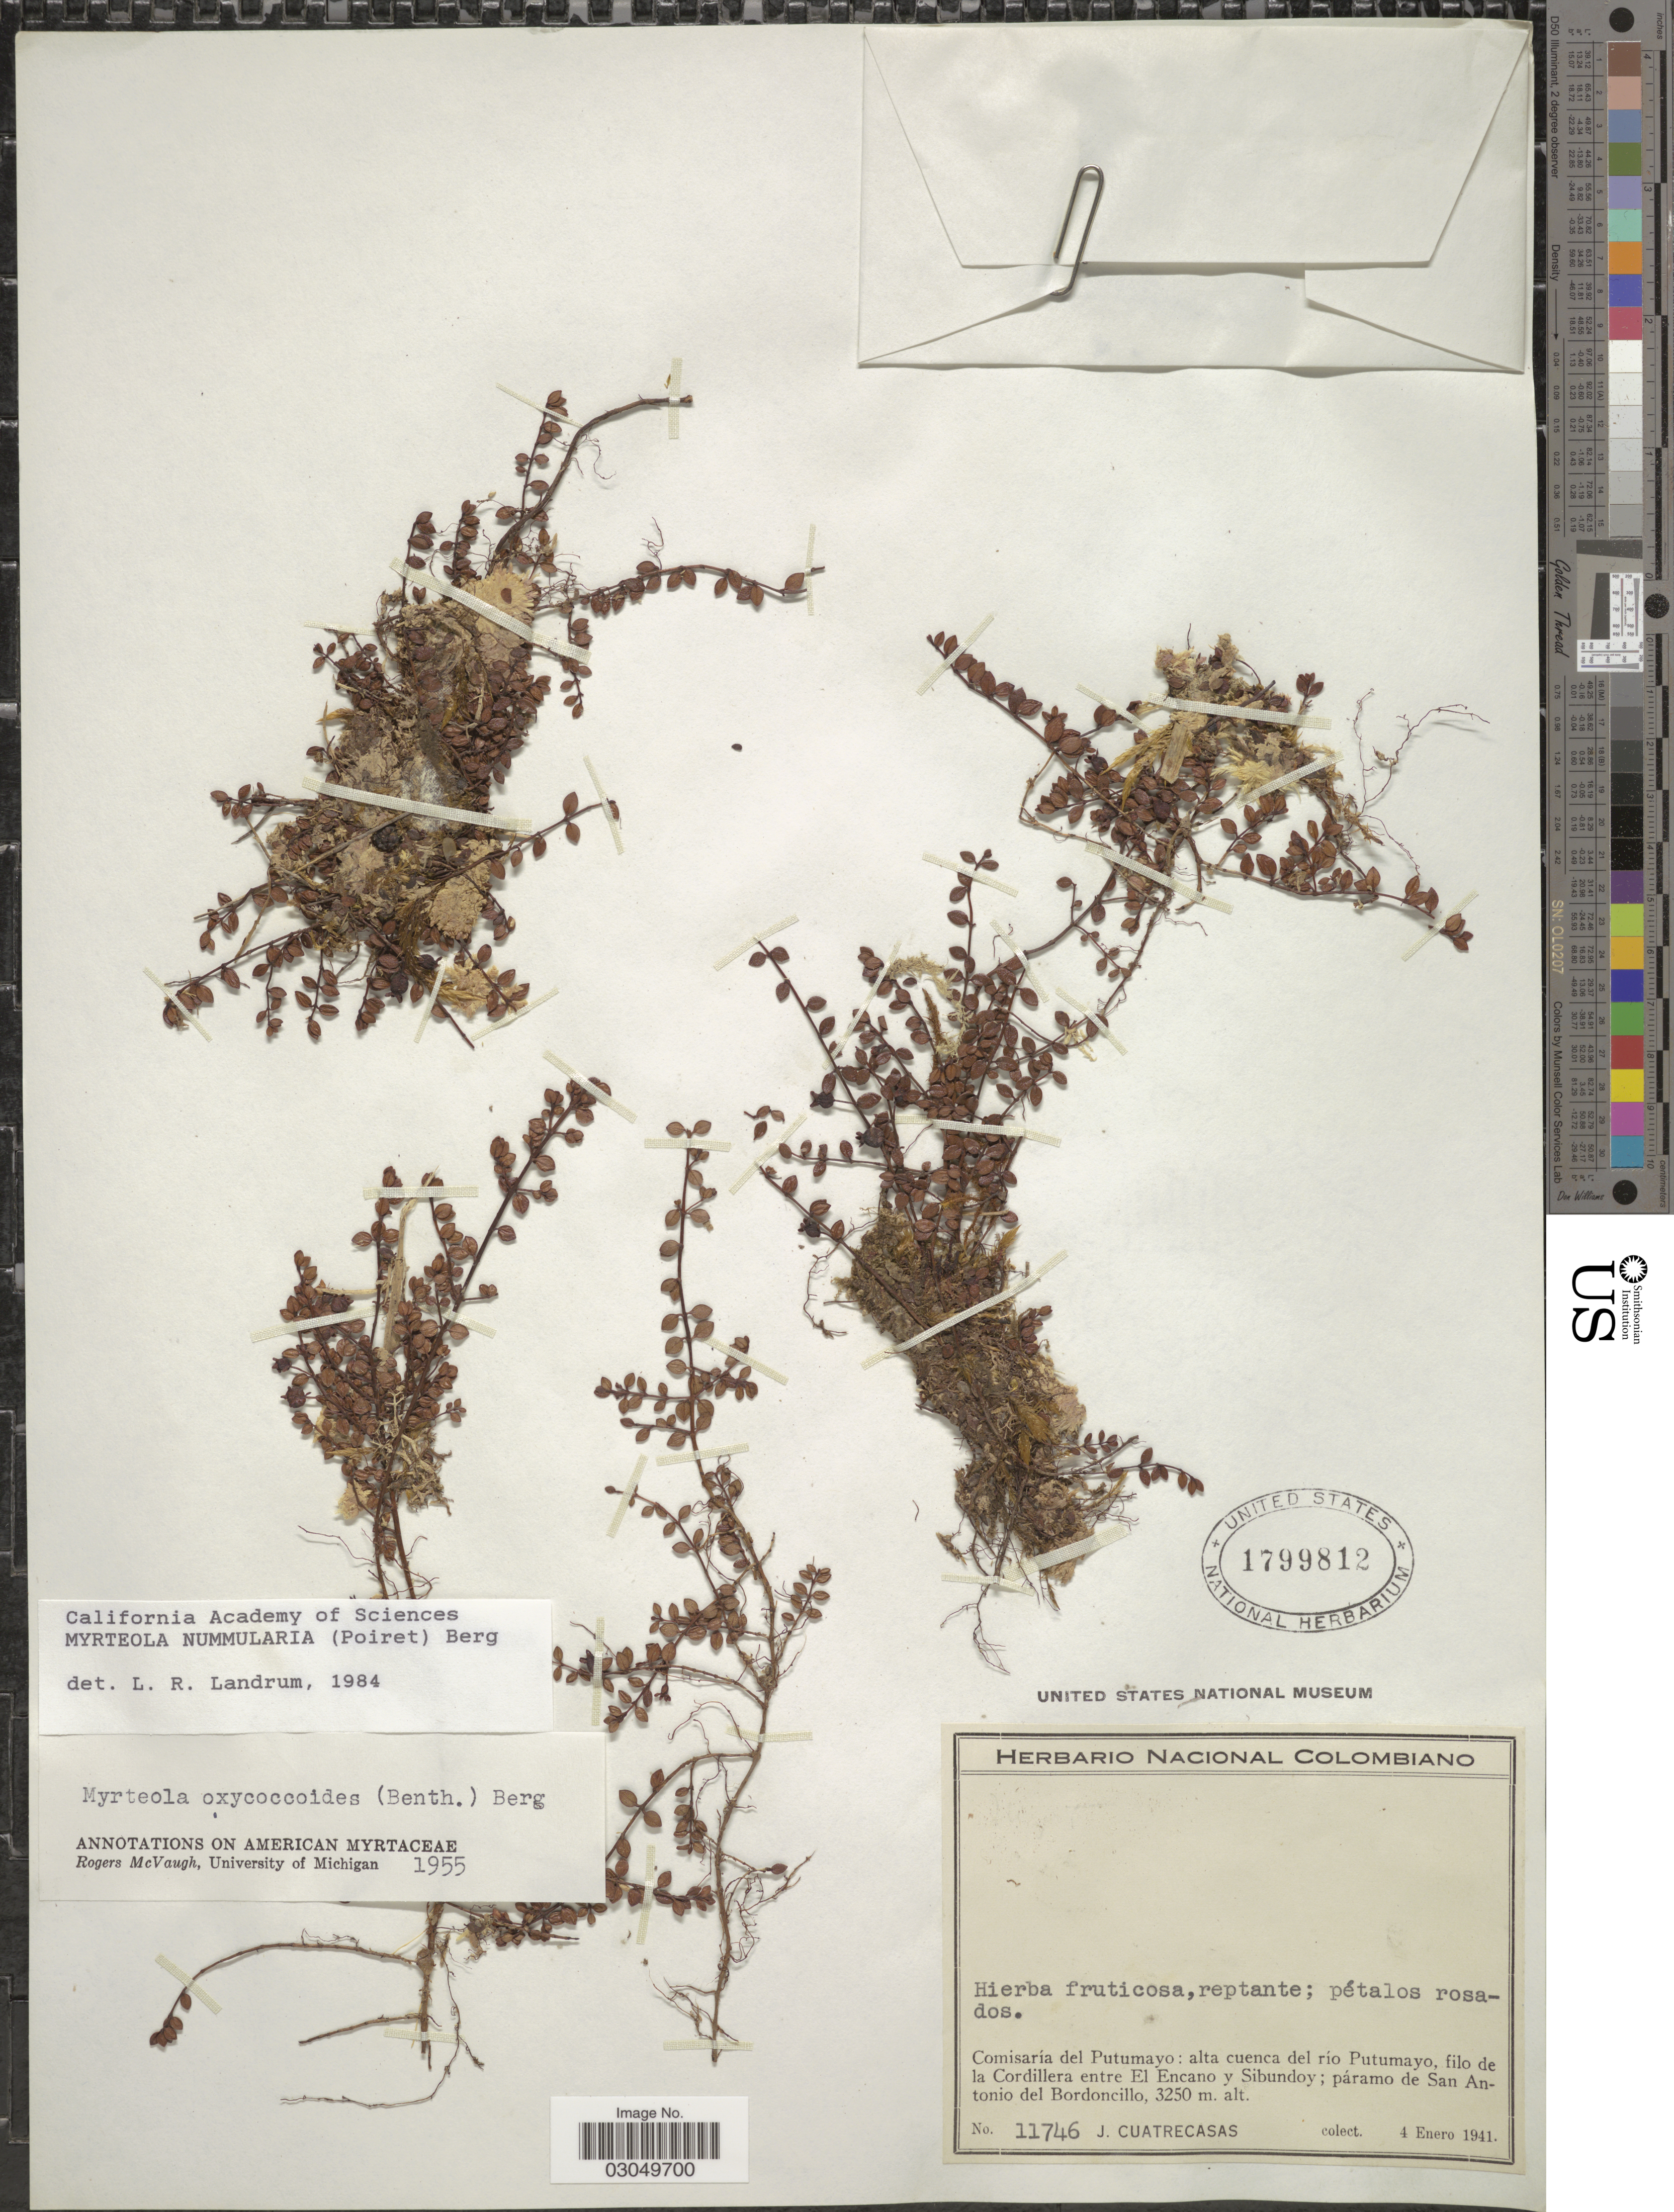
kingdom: Plantae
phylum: Tracheophyta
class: Magnoliopsida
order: Myrtales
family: Myrtaceae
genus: Myrteola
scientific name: Myrteola nummularia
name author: (Lam.) O. Berg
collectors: J. Cuatrecasas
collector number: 11746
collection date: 1941-01-04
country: Colombia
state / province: Putumayo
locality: Comisaría del Putumayo: alta cuenca del río Putumayo, filo de la Cordillera entre El Encano y Sibundoy; páramo de San Antonio del Bordoncillo.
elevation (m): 3250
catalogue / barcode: US 1799812